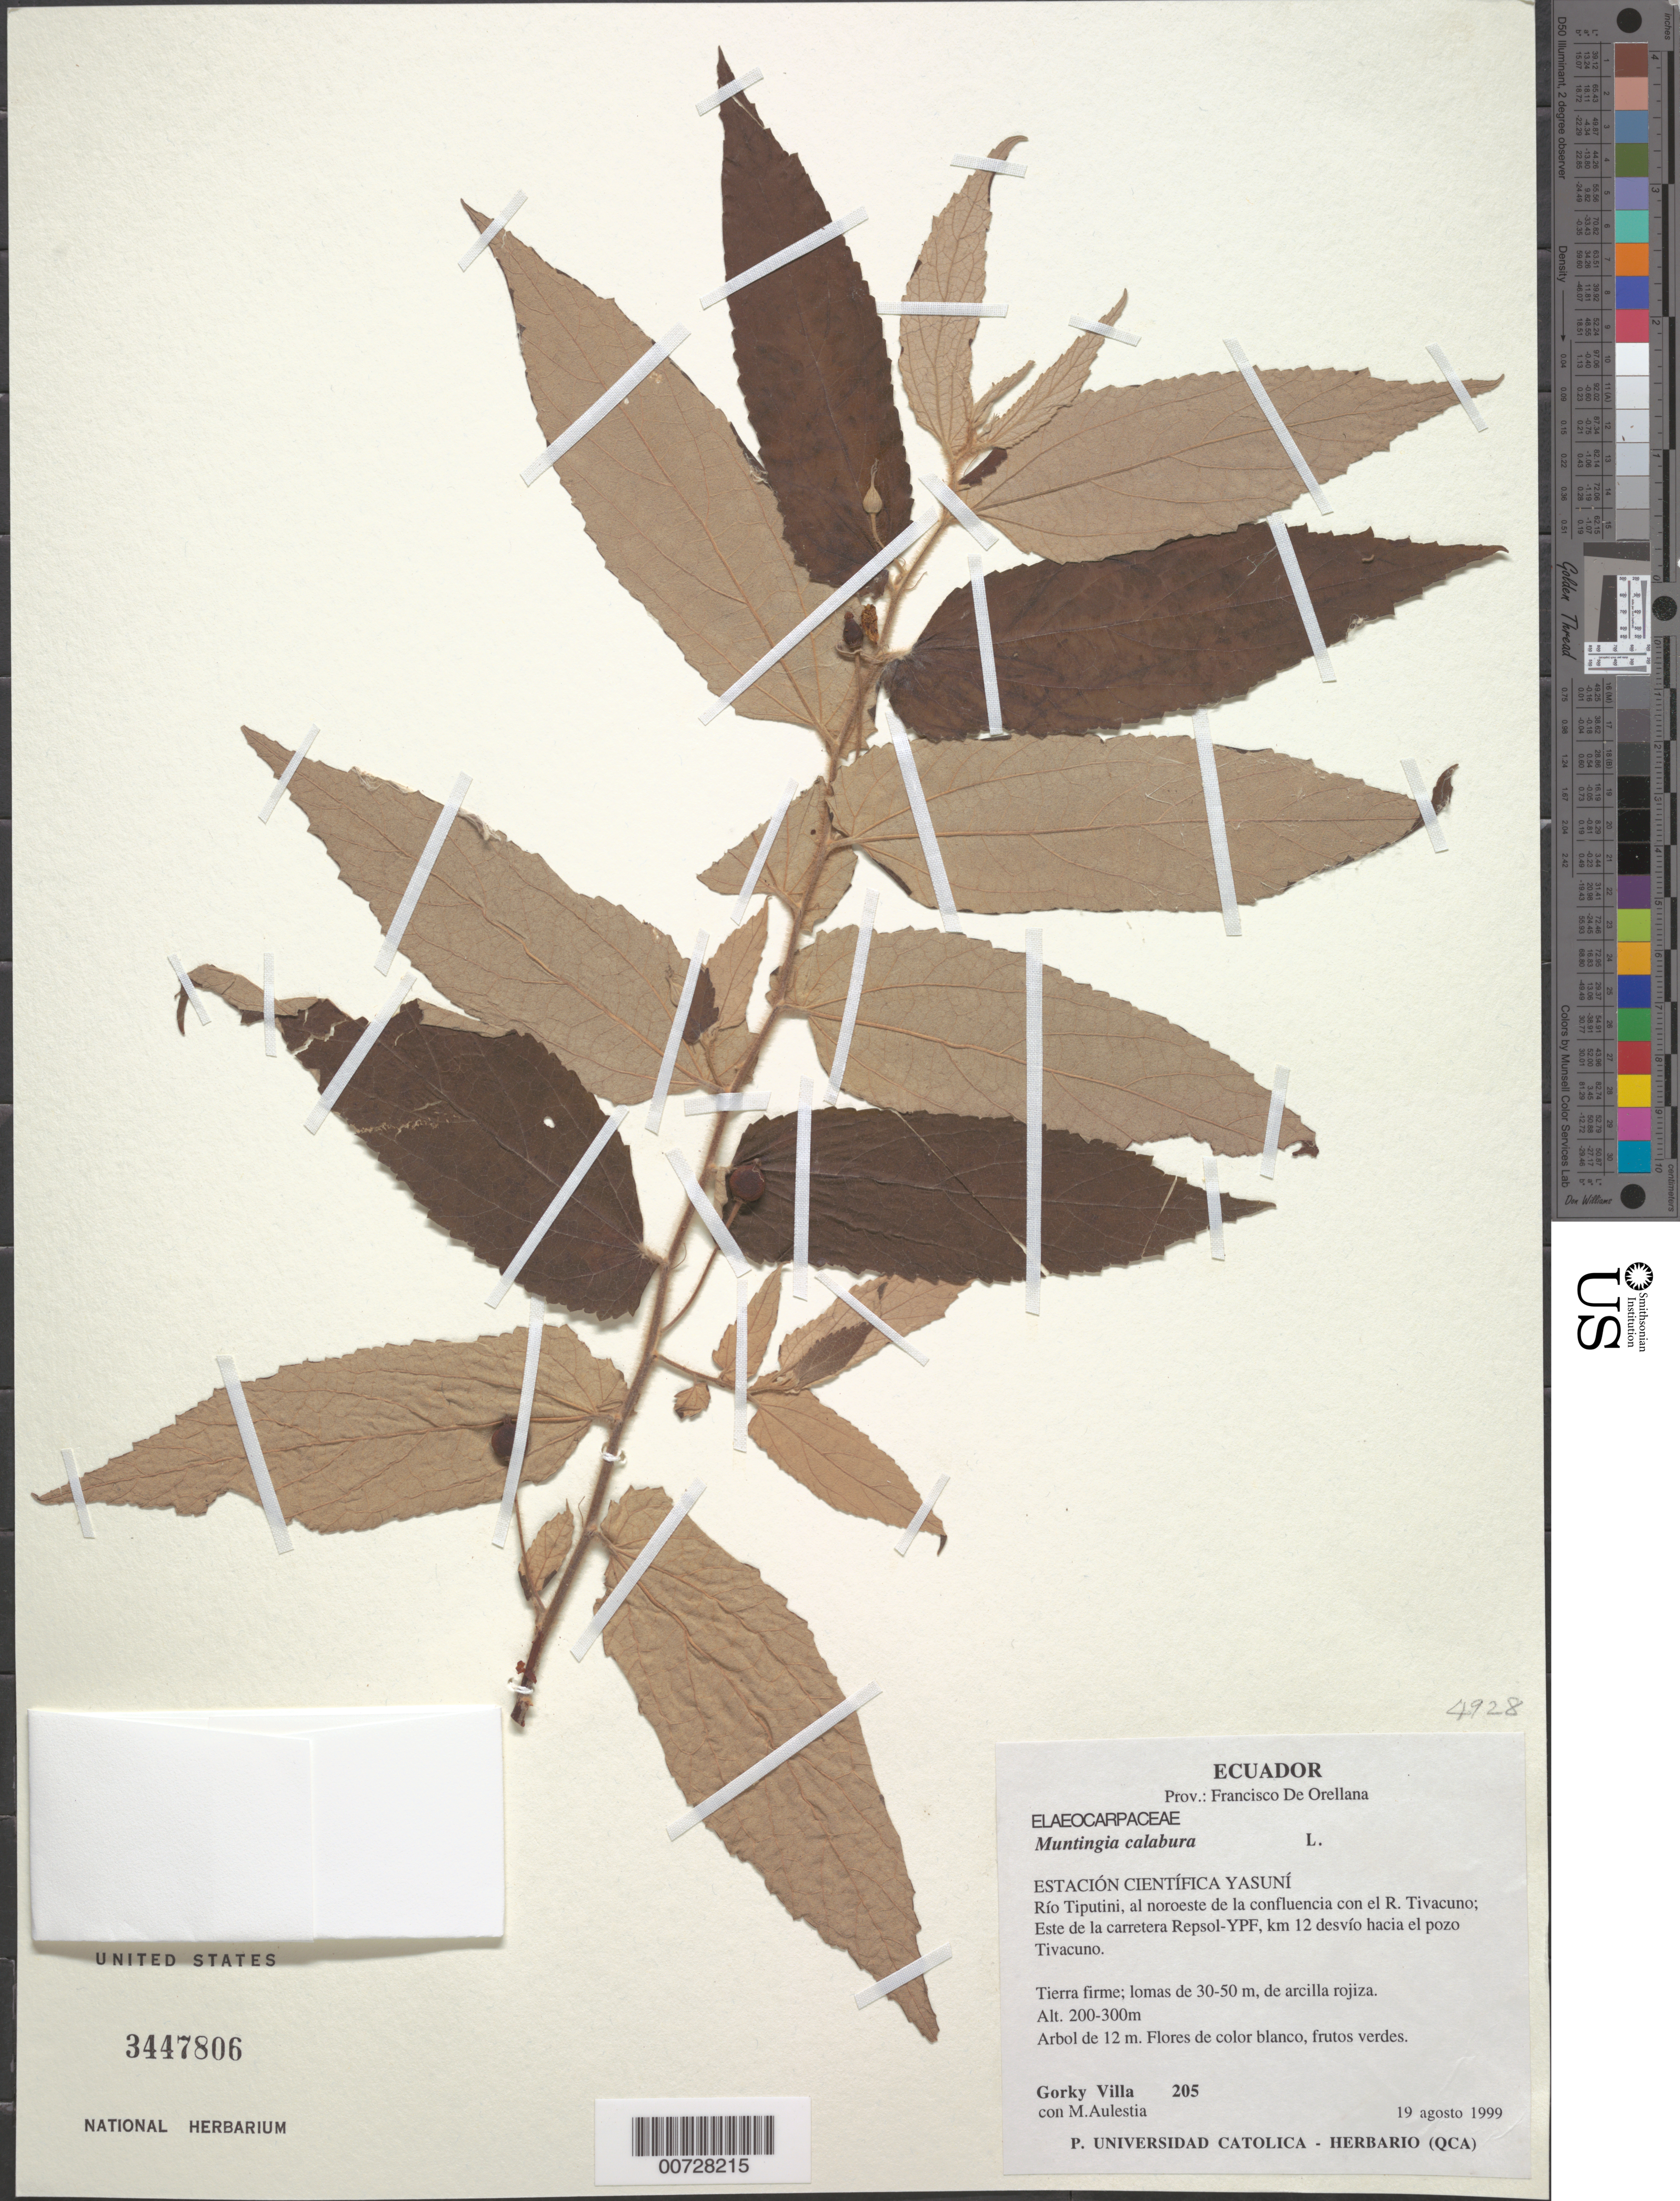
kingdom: Plantae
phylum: Tracheophyta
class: Magnoliopsida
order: Malvales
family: Muntingiaceae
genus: Muntingia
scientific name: Muntingia calabura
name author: L.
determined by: Villa, G.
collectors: G. Villa & M. Aulestia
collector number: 205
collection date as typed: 19 Aug 1999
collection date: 1999-08-19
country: Ecuador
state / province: Napo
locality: Orellana, Río Tiputini, al noroeste de la confluencia con el R. Tivacuno; Este de la carretera Repsol-YPF, km 12 desvío hacia el pozo Tivacuno.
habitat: Tierra firme; lomas de 30-50 m, de arcilla rojiza.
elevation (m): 200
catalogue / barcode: US 3447806